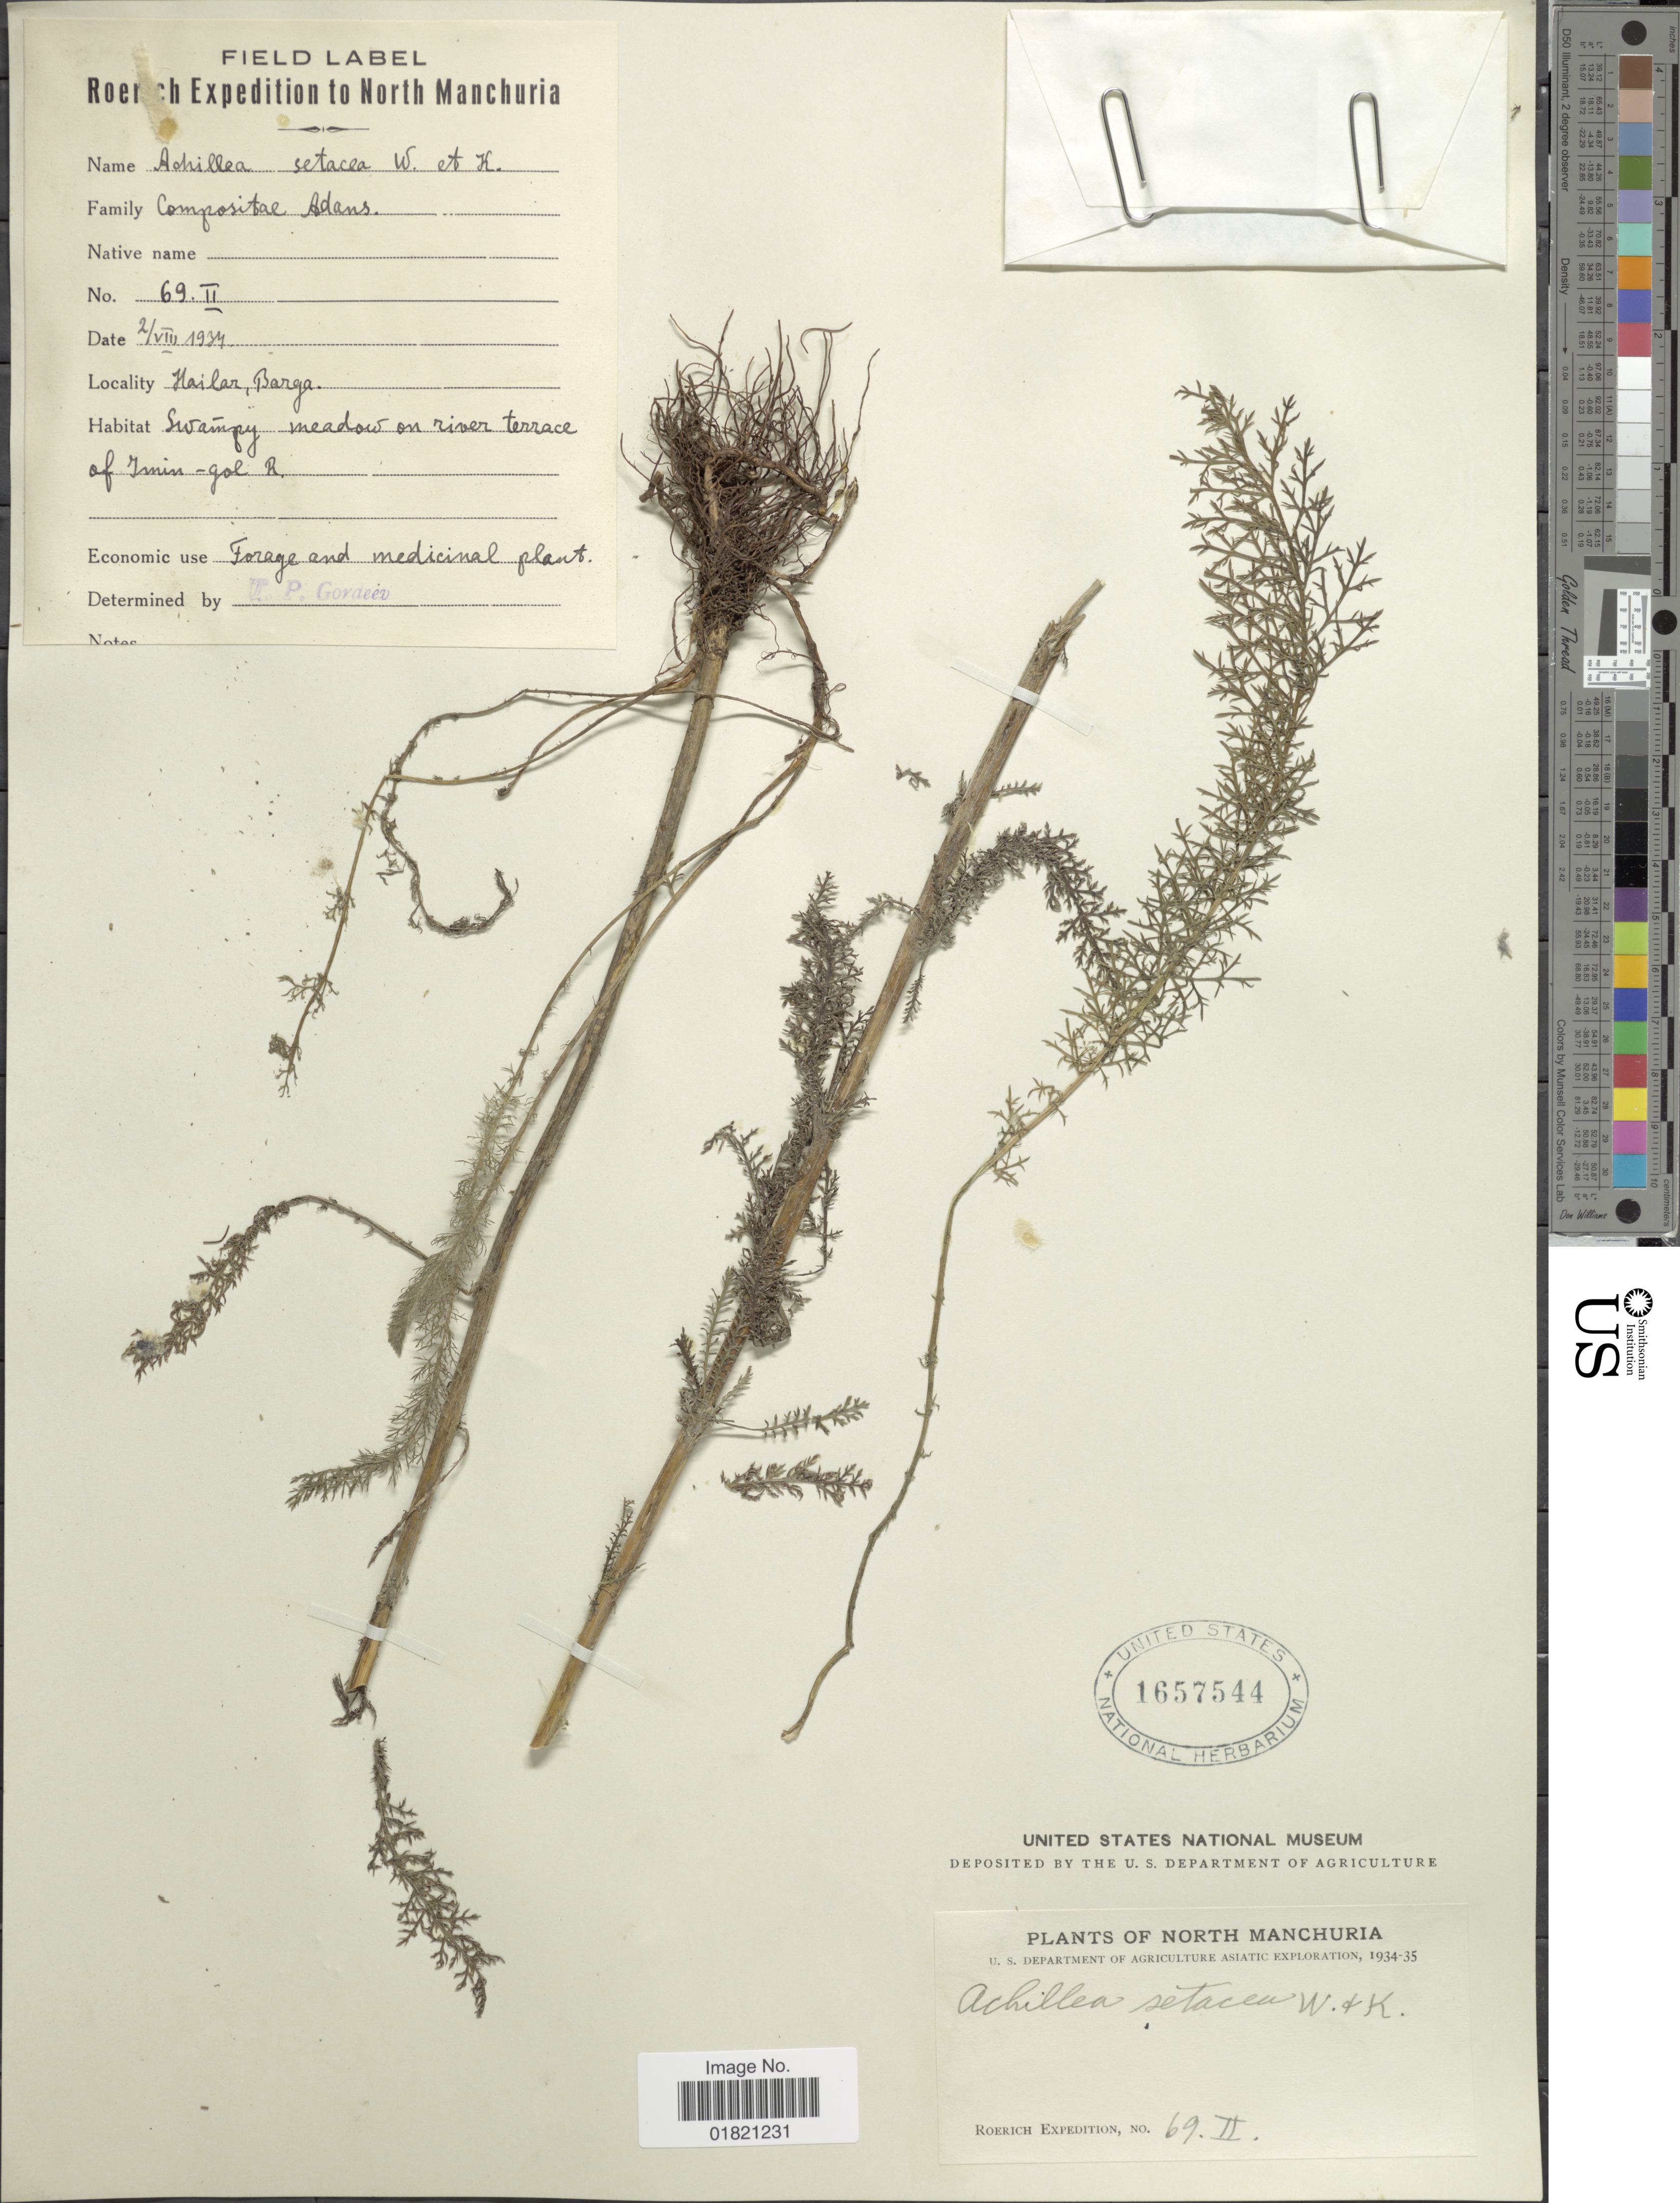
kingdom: Plantae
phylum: Tracheophyta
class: Magnoliopsida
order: Asterales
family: Asteraceae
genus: Achillea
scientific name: Achillea setacea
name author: Waldst. & Kit.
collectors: Roerich Expedition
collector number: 69II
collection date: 1934-08-02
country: China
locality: North Manchurria. Hailar, Barga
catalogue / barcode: US 1657544